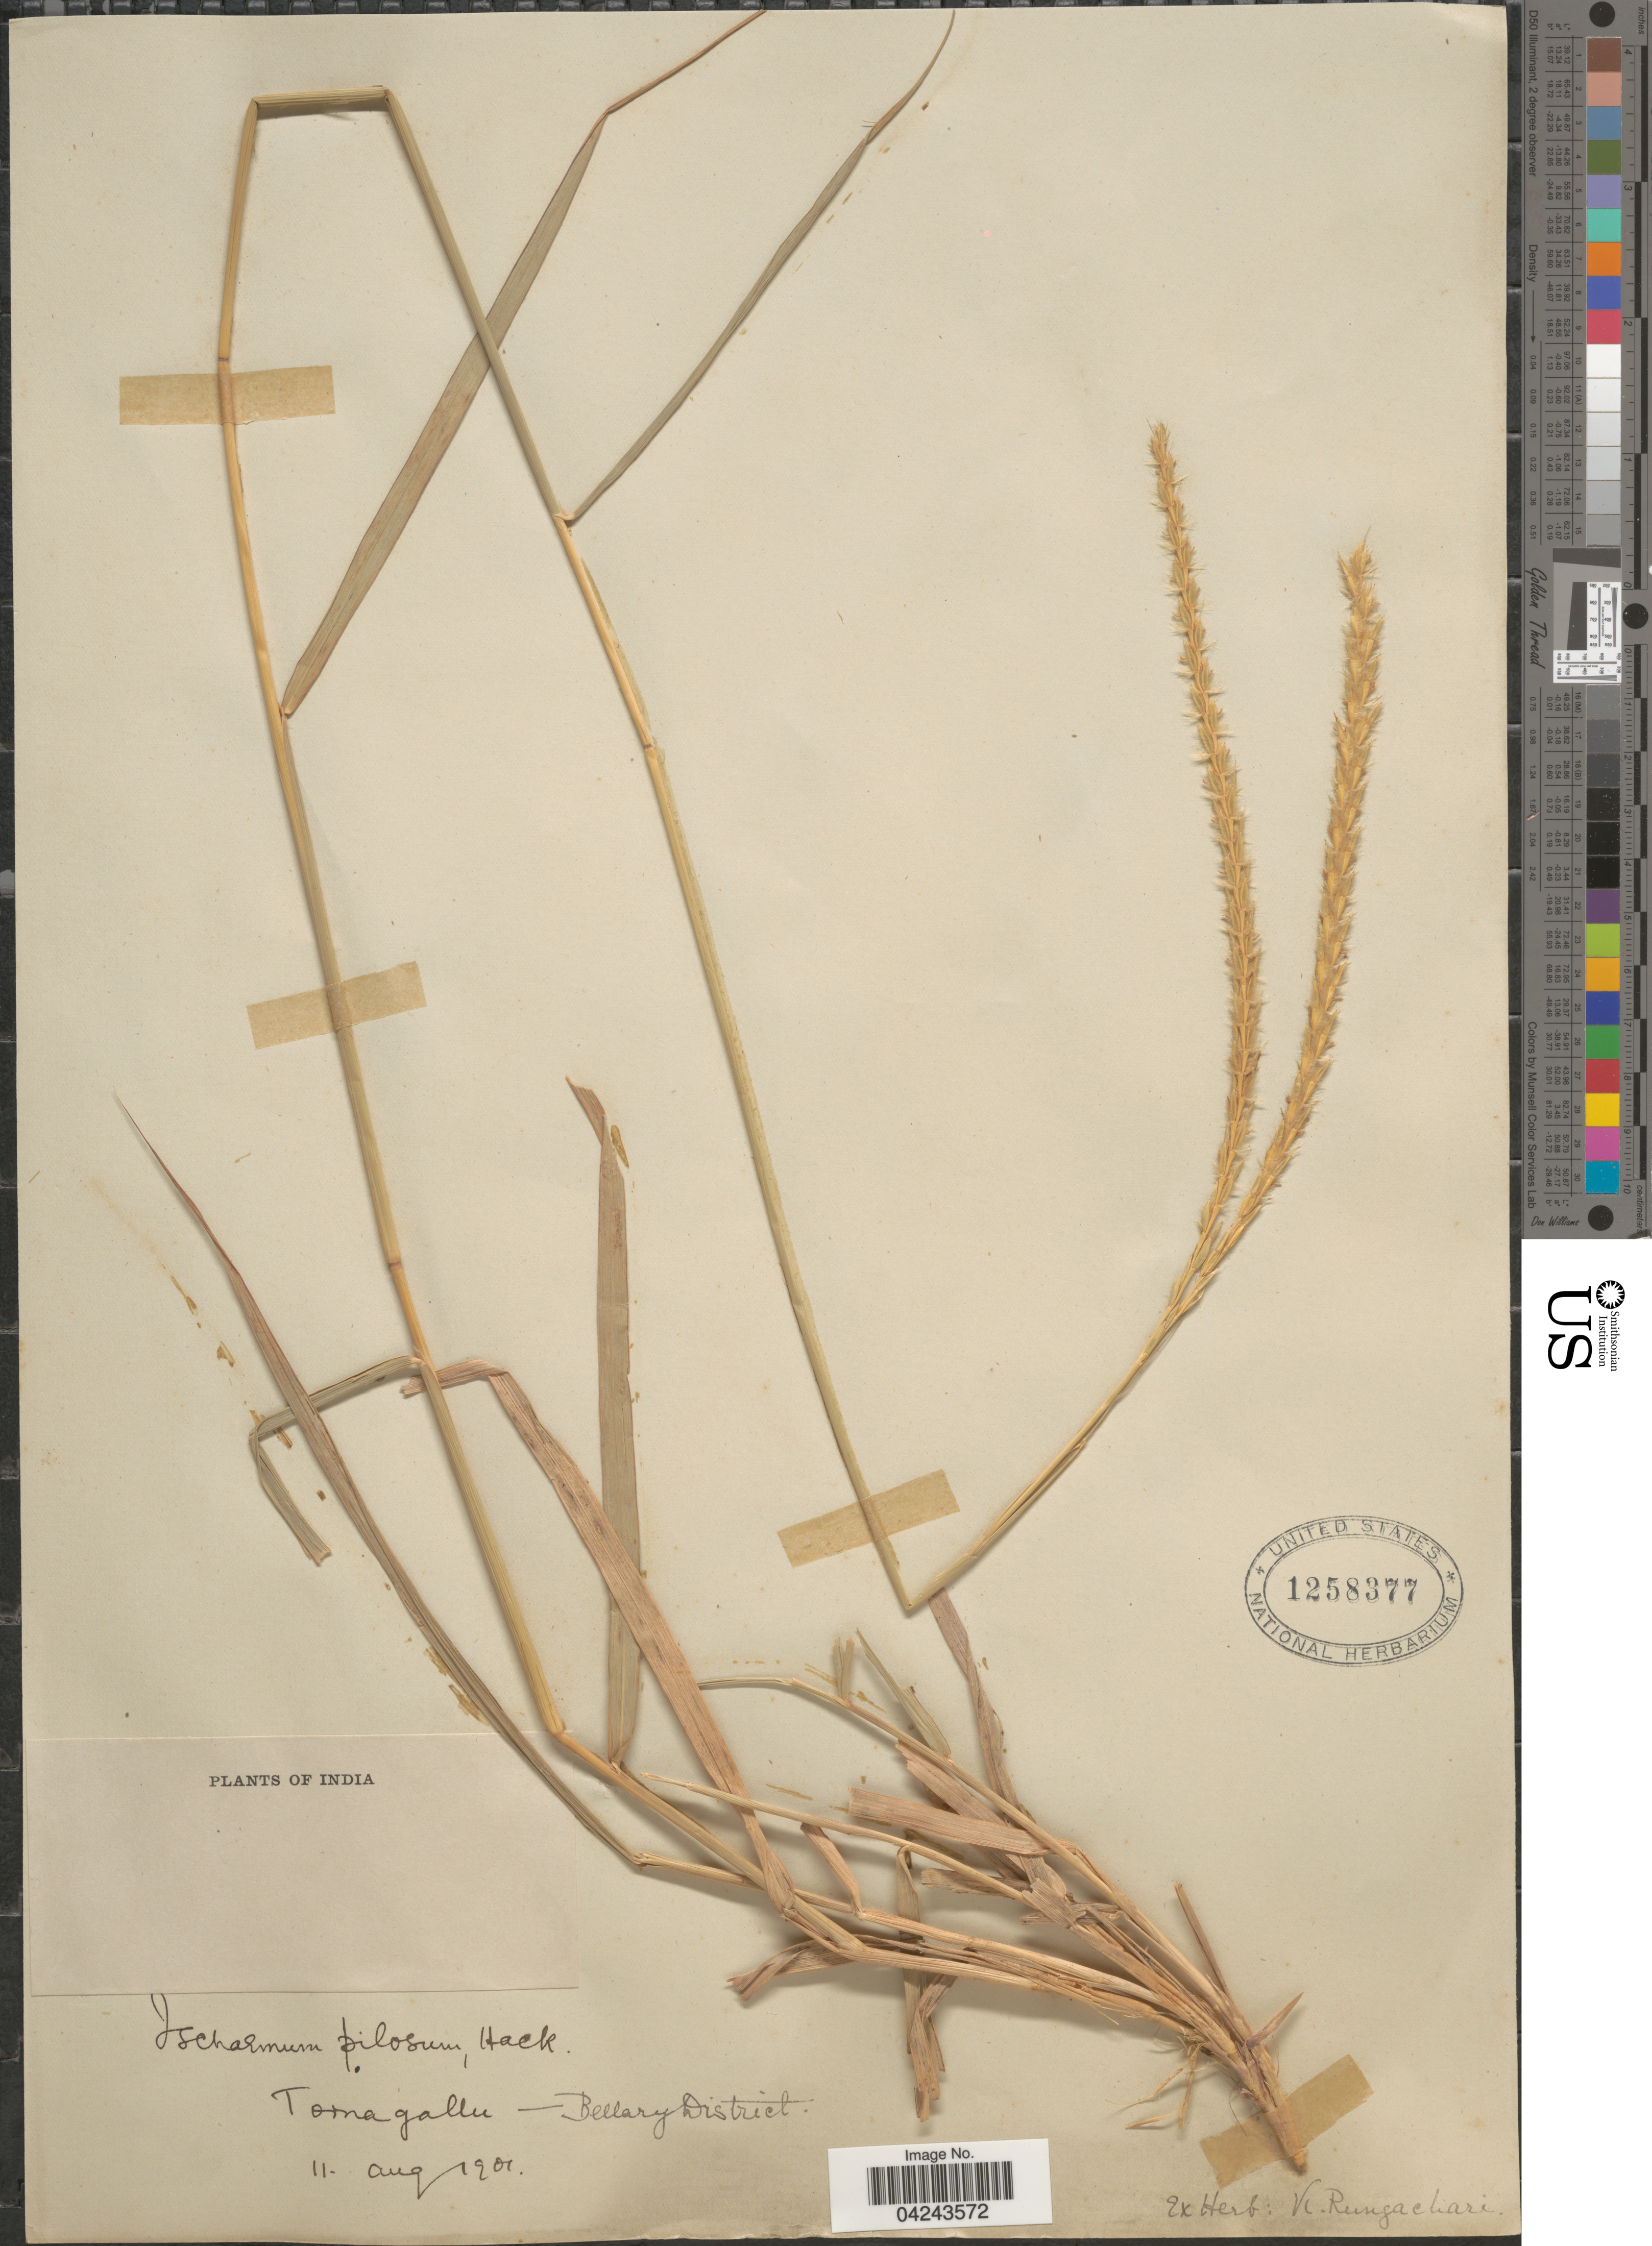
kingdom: Plantae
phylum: Tracheophyta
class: Liliopsida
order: Poales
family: Poaceae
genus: Ischaemum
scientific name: Ischaemum polystachyum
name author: J. Presl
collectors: Ex herb. K. Rungachari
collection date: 1901-08-11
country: India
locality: Tomagallu - Bellary District.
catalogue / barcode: US 1258377